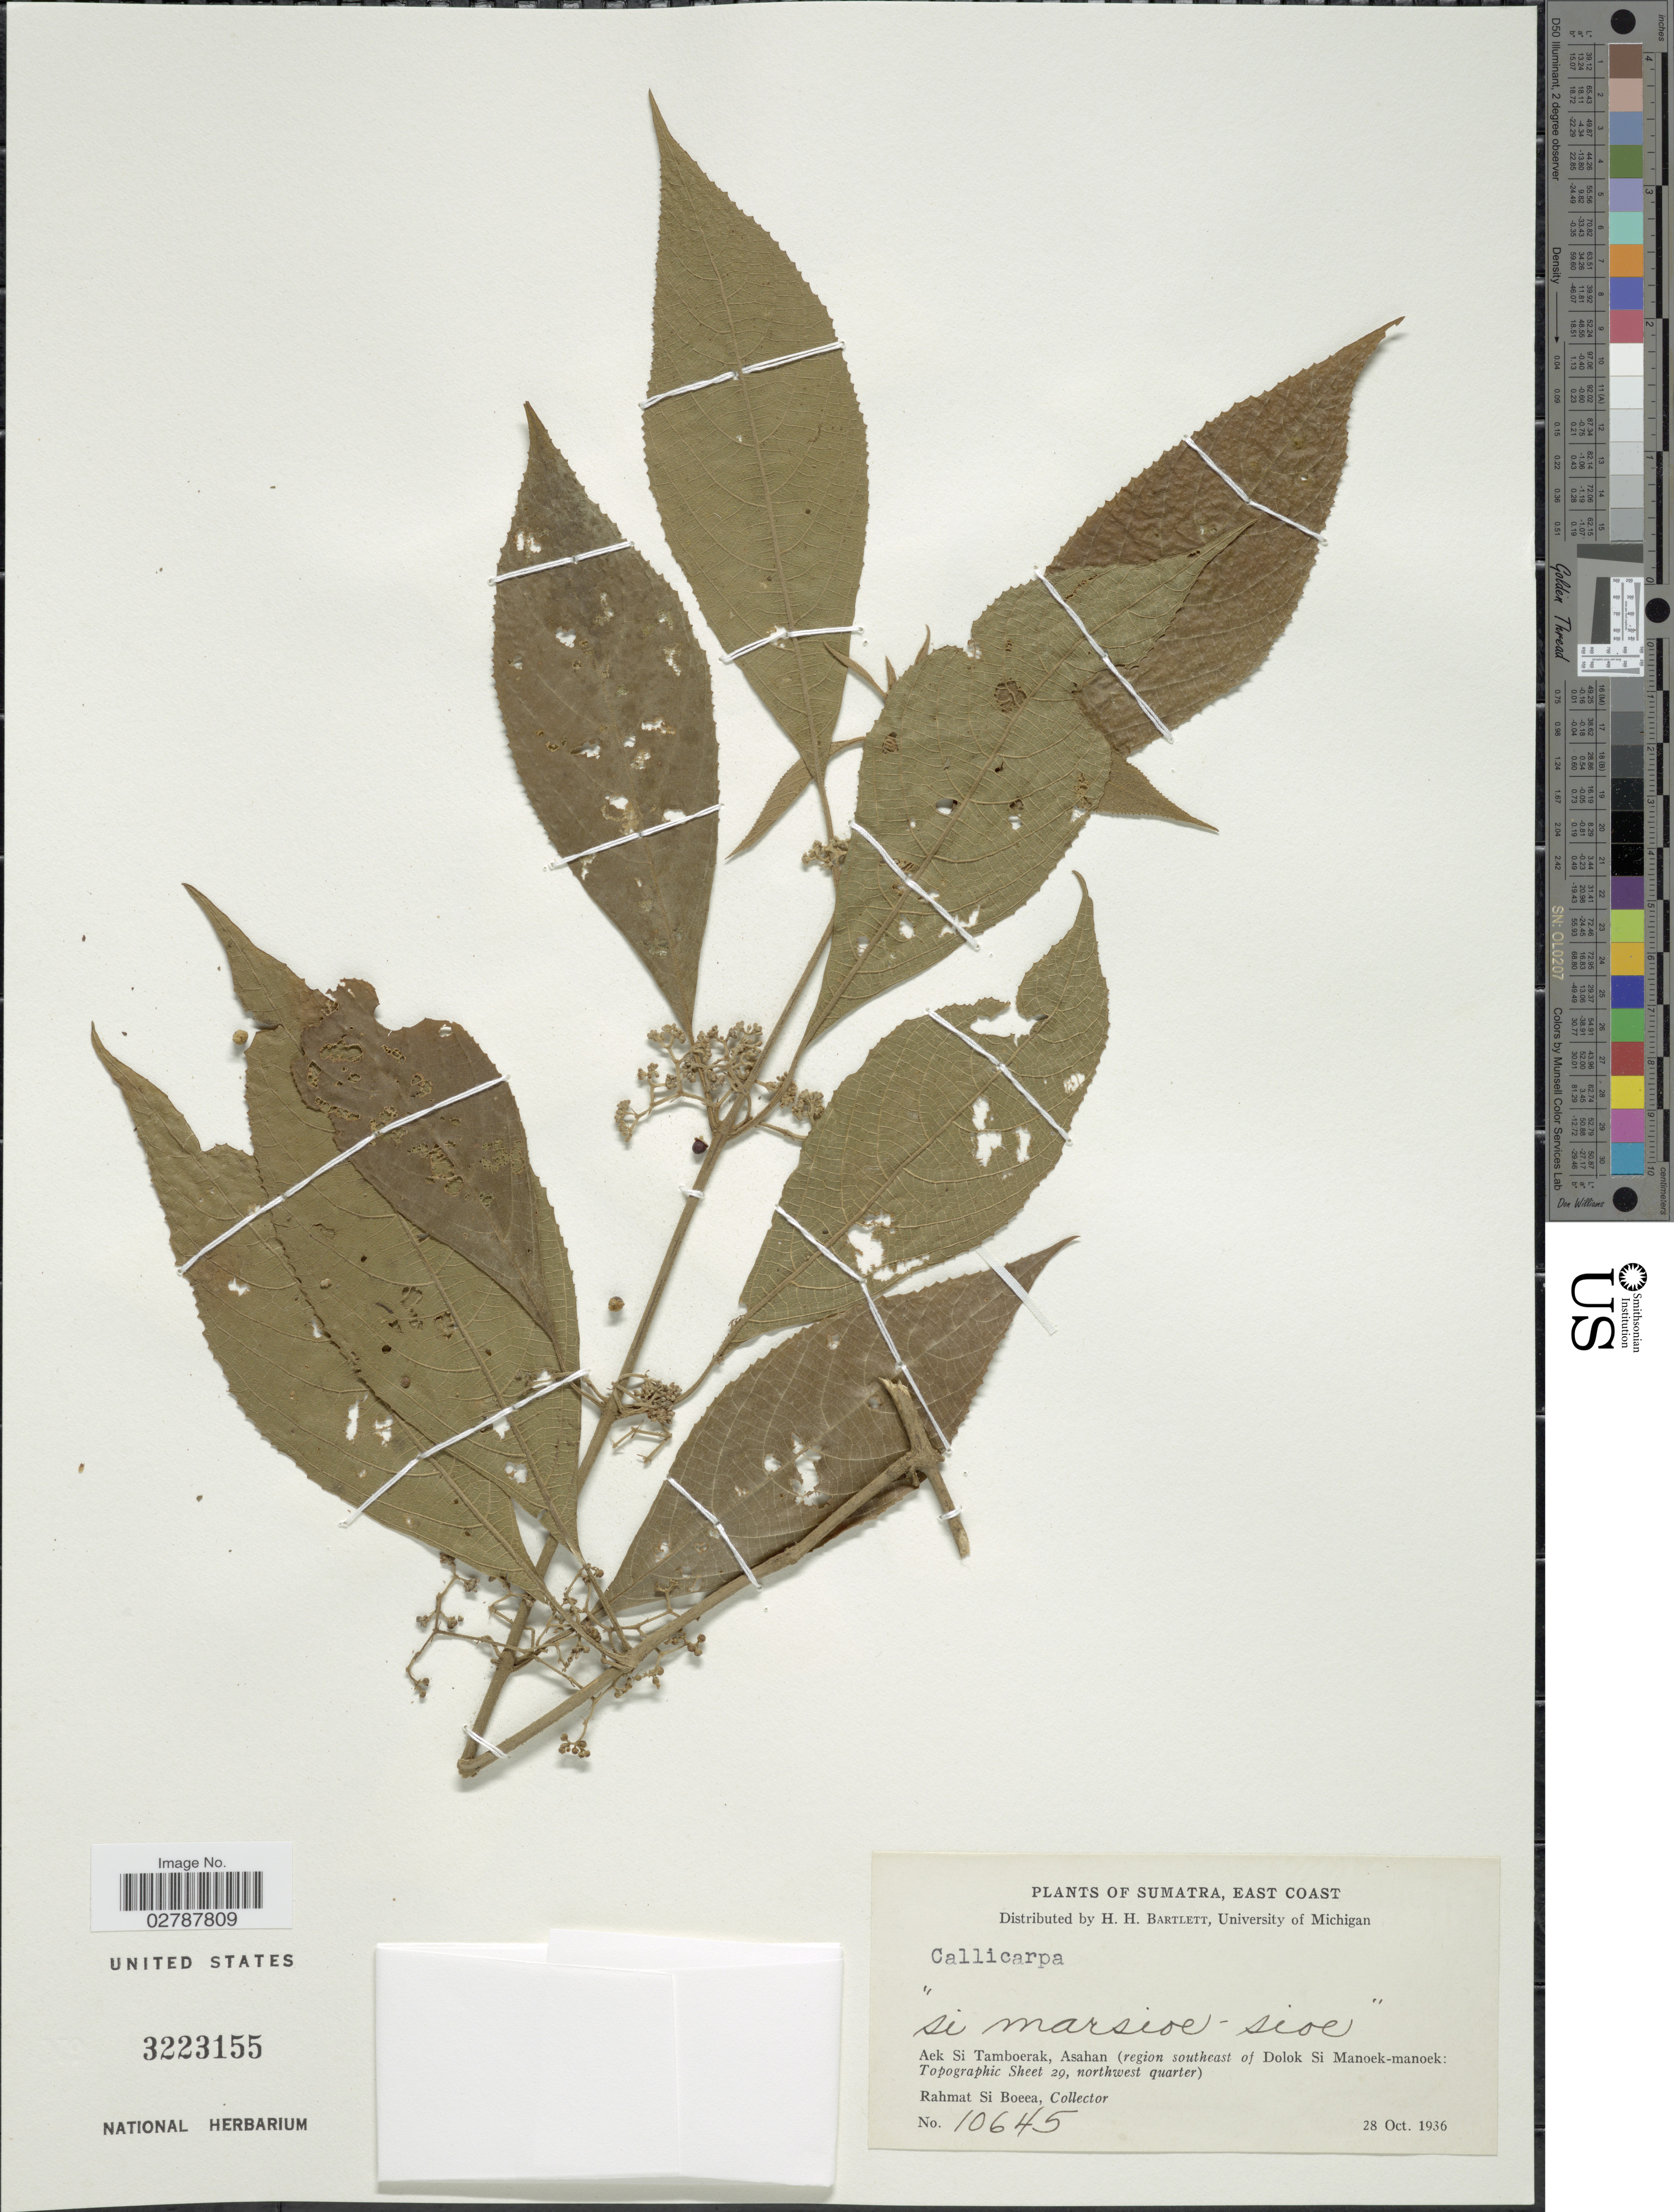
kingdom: Plantae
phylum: Tracheophyta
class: Magnoliopsida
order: Lamiales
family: Lamiaceae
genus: Callicarpa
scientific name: Callicarpa sp.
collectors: Rahmat Si Boeea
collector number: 10645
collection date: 1936-10-28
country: Indonesia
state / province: Sumatra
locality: East Coast. Aek Tamboerak, Asahan (region southeast of Dolok Si Manoek-manoek: Topographic Sheet 29, northwest quarter).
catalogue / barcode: US 3223155